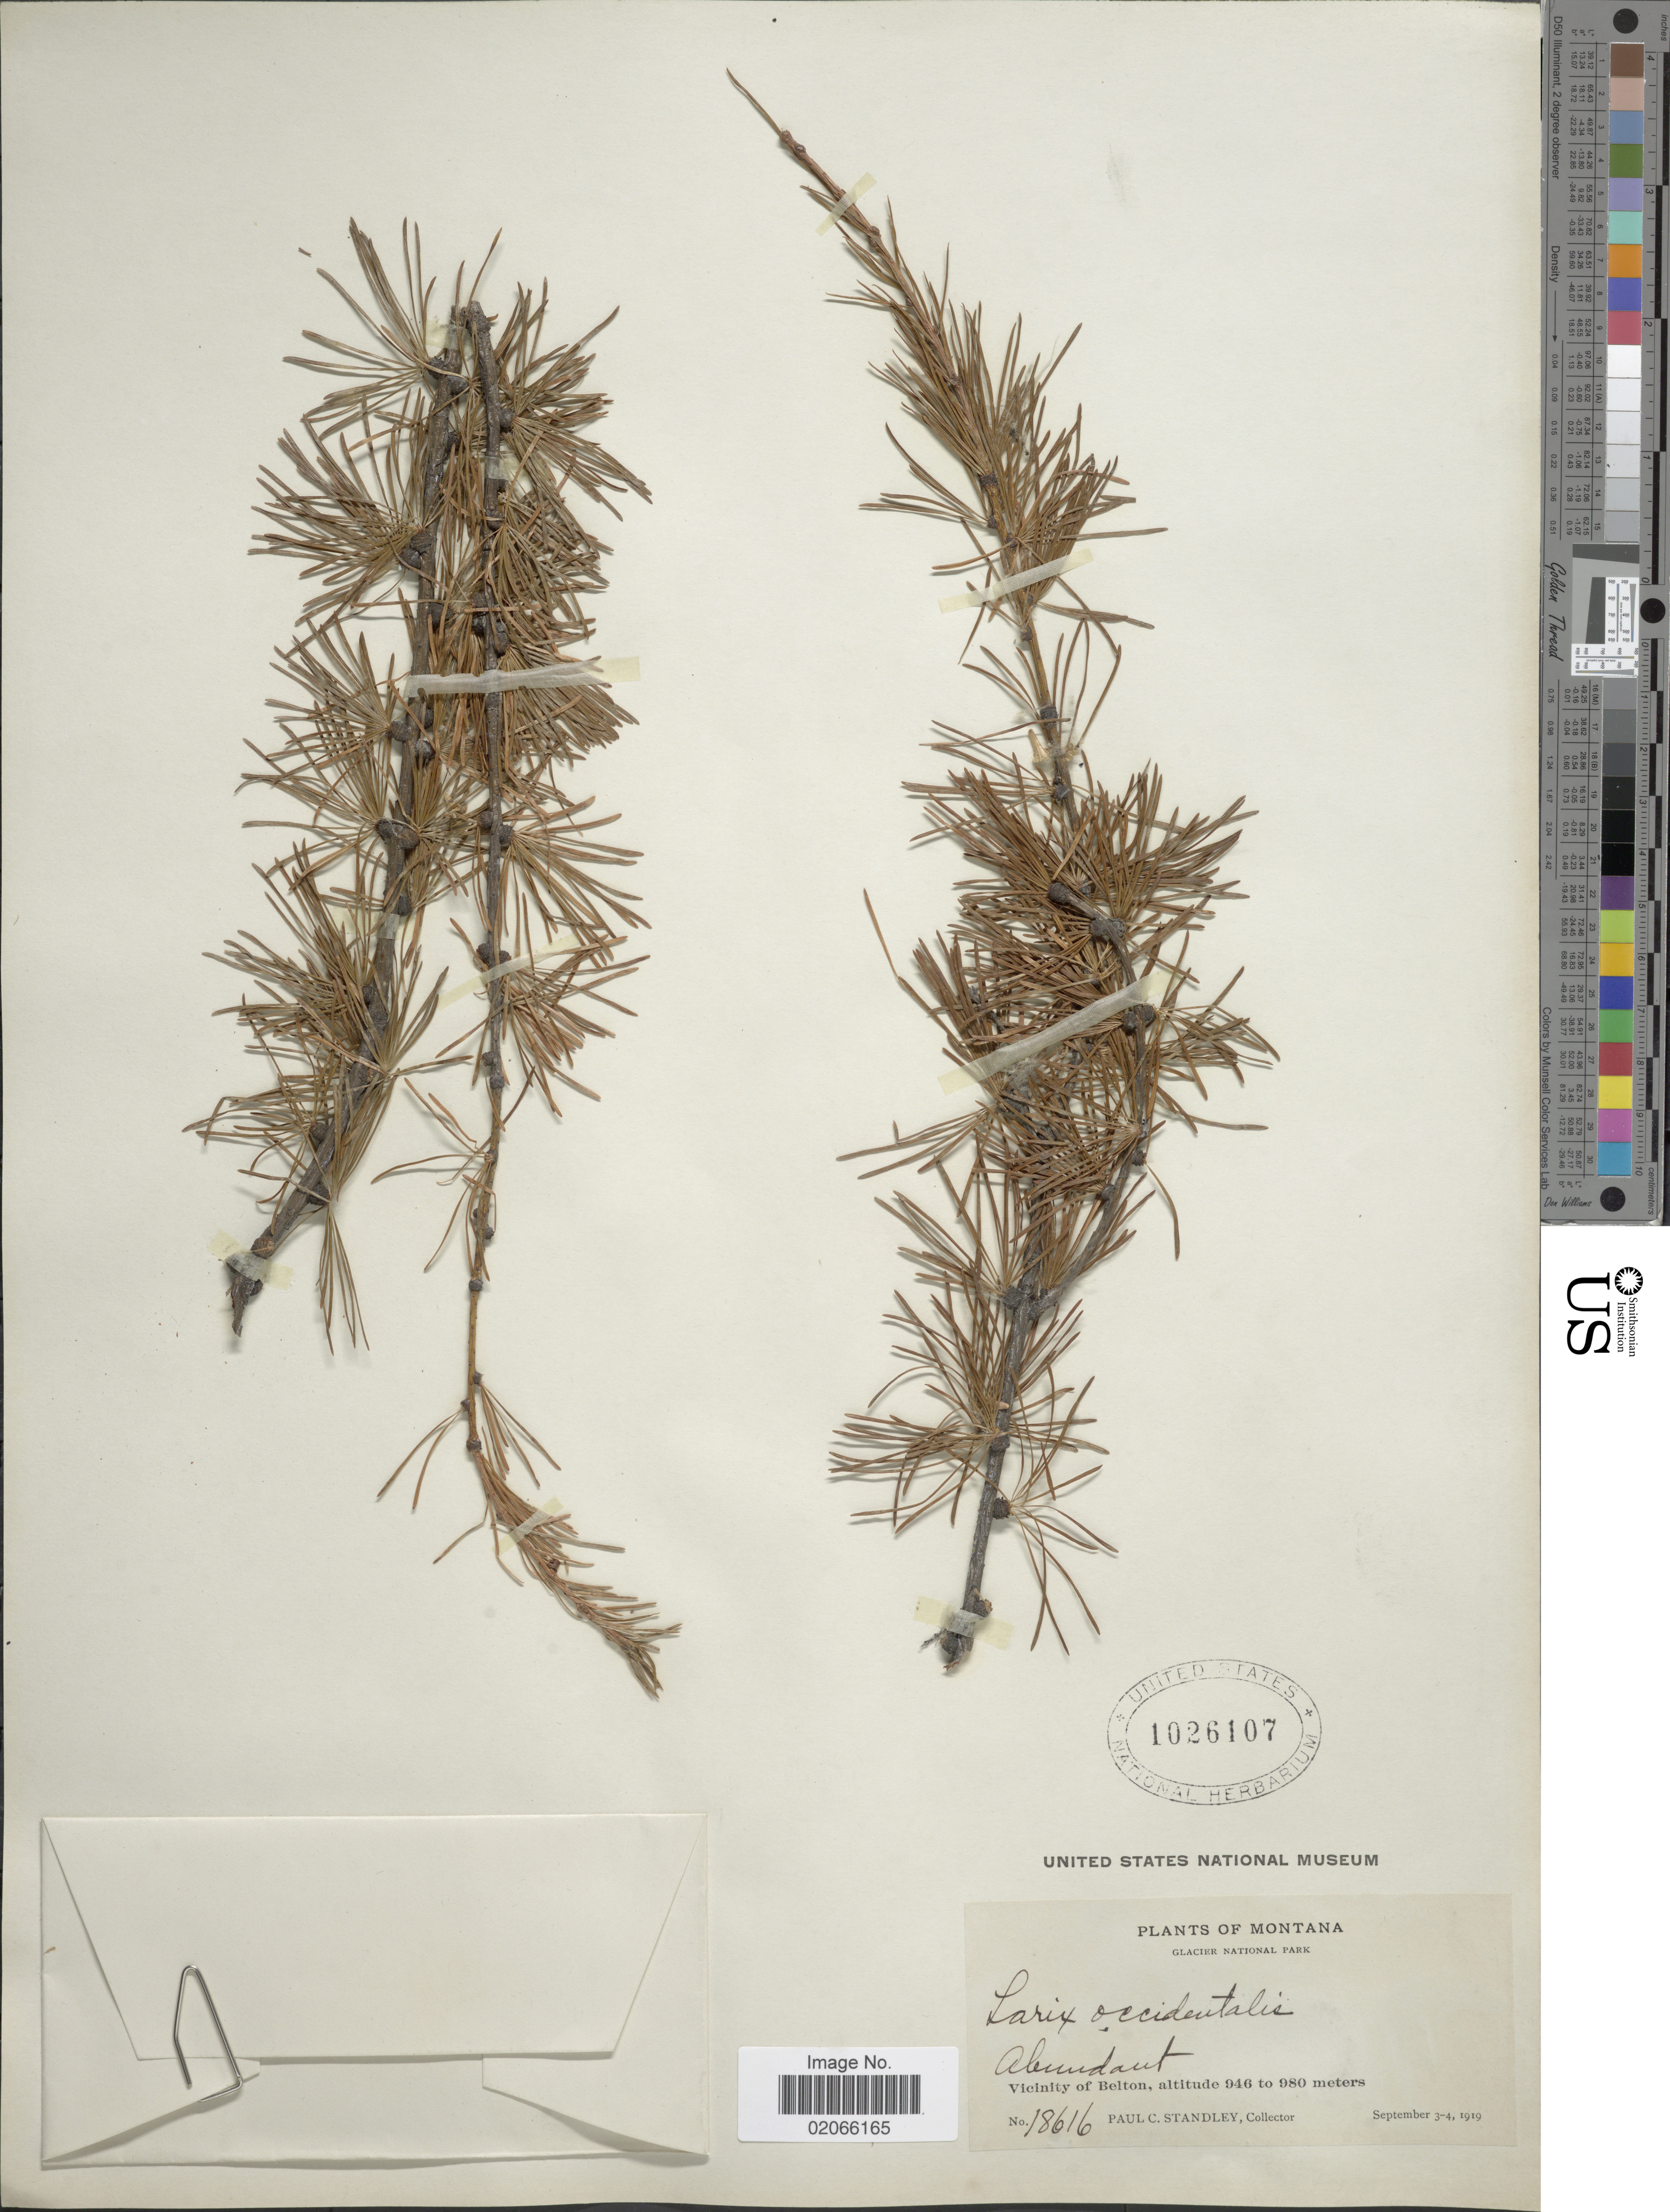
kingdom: Plantae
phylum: Tracheophyta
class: Pinopsida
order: Pinales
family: Pinaceae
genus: Larix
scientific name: Larix occidentalis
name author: Nutt.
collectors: P. C. Standley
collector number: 18616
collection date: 1919-09-03/1919-09-04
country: United States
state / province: Montana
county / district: Flathead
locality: Glacier national Park, Vicinity of Belton.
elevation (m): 946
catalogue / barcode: US 1026107